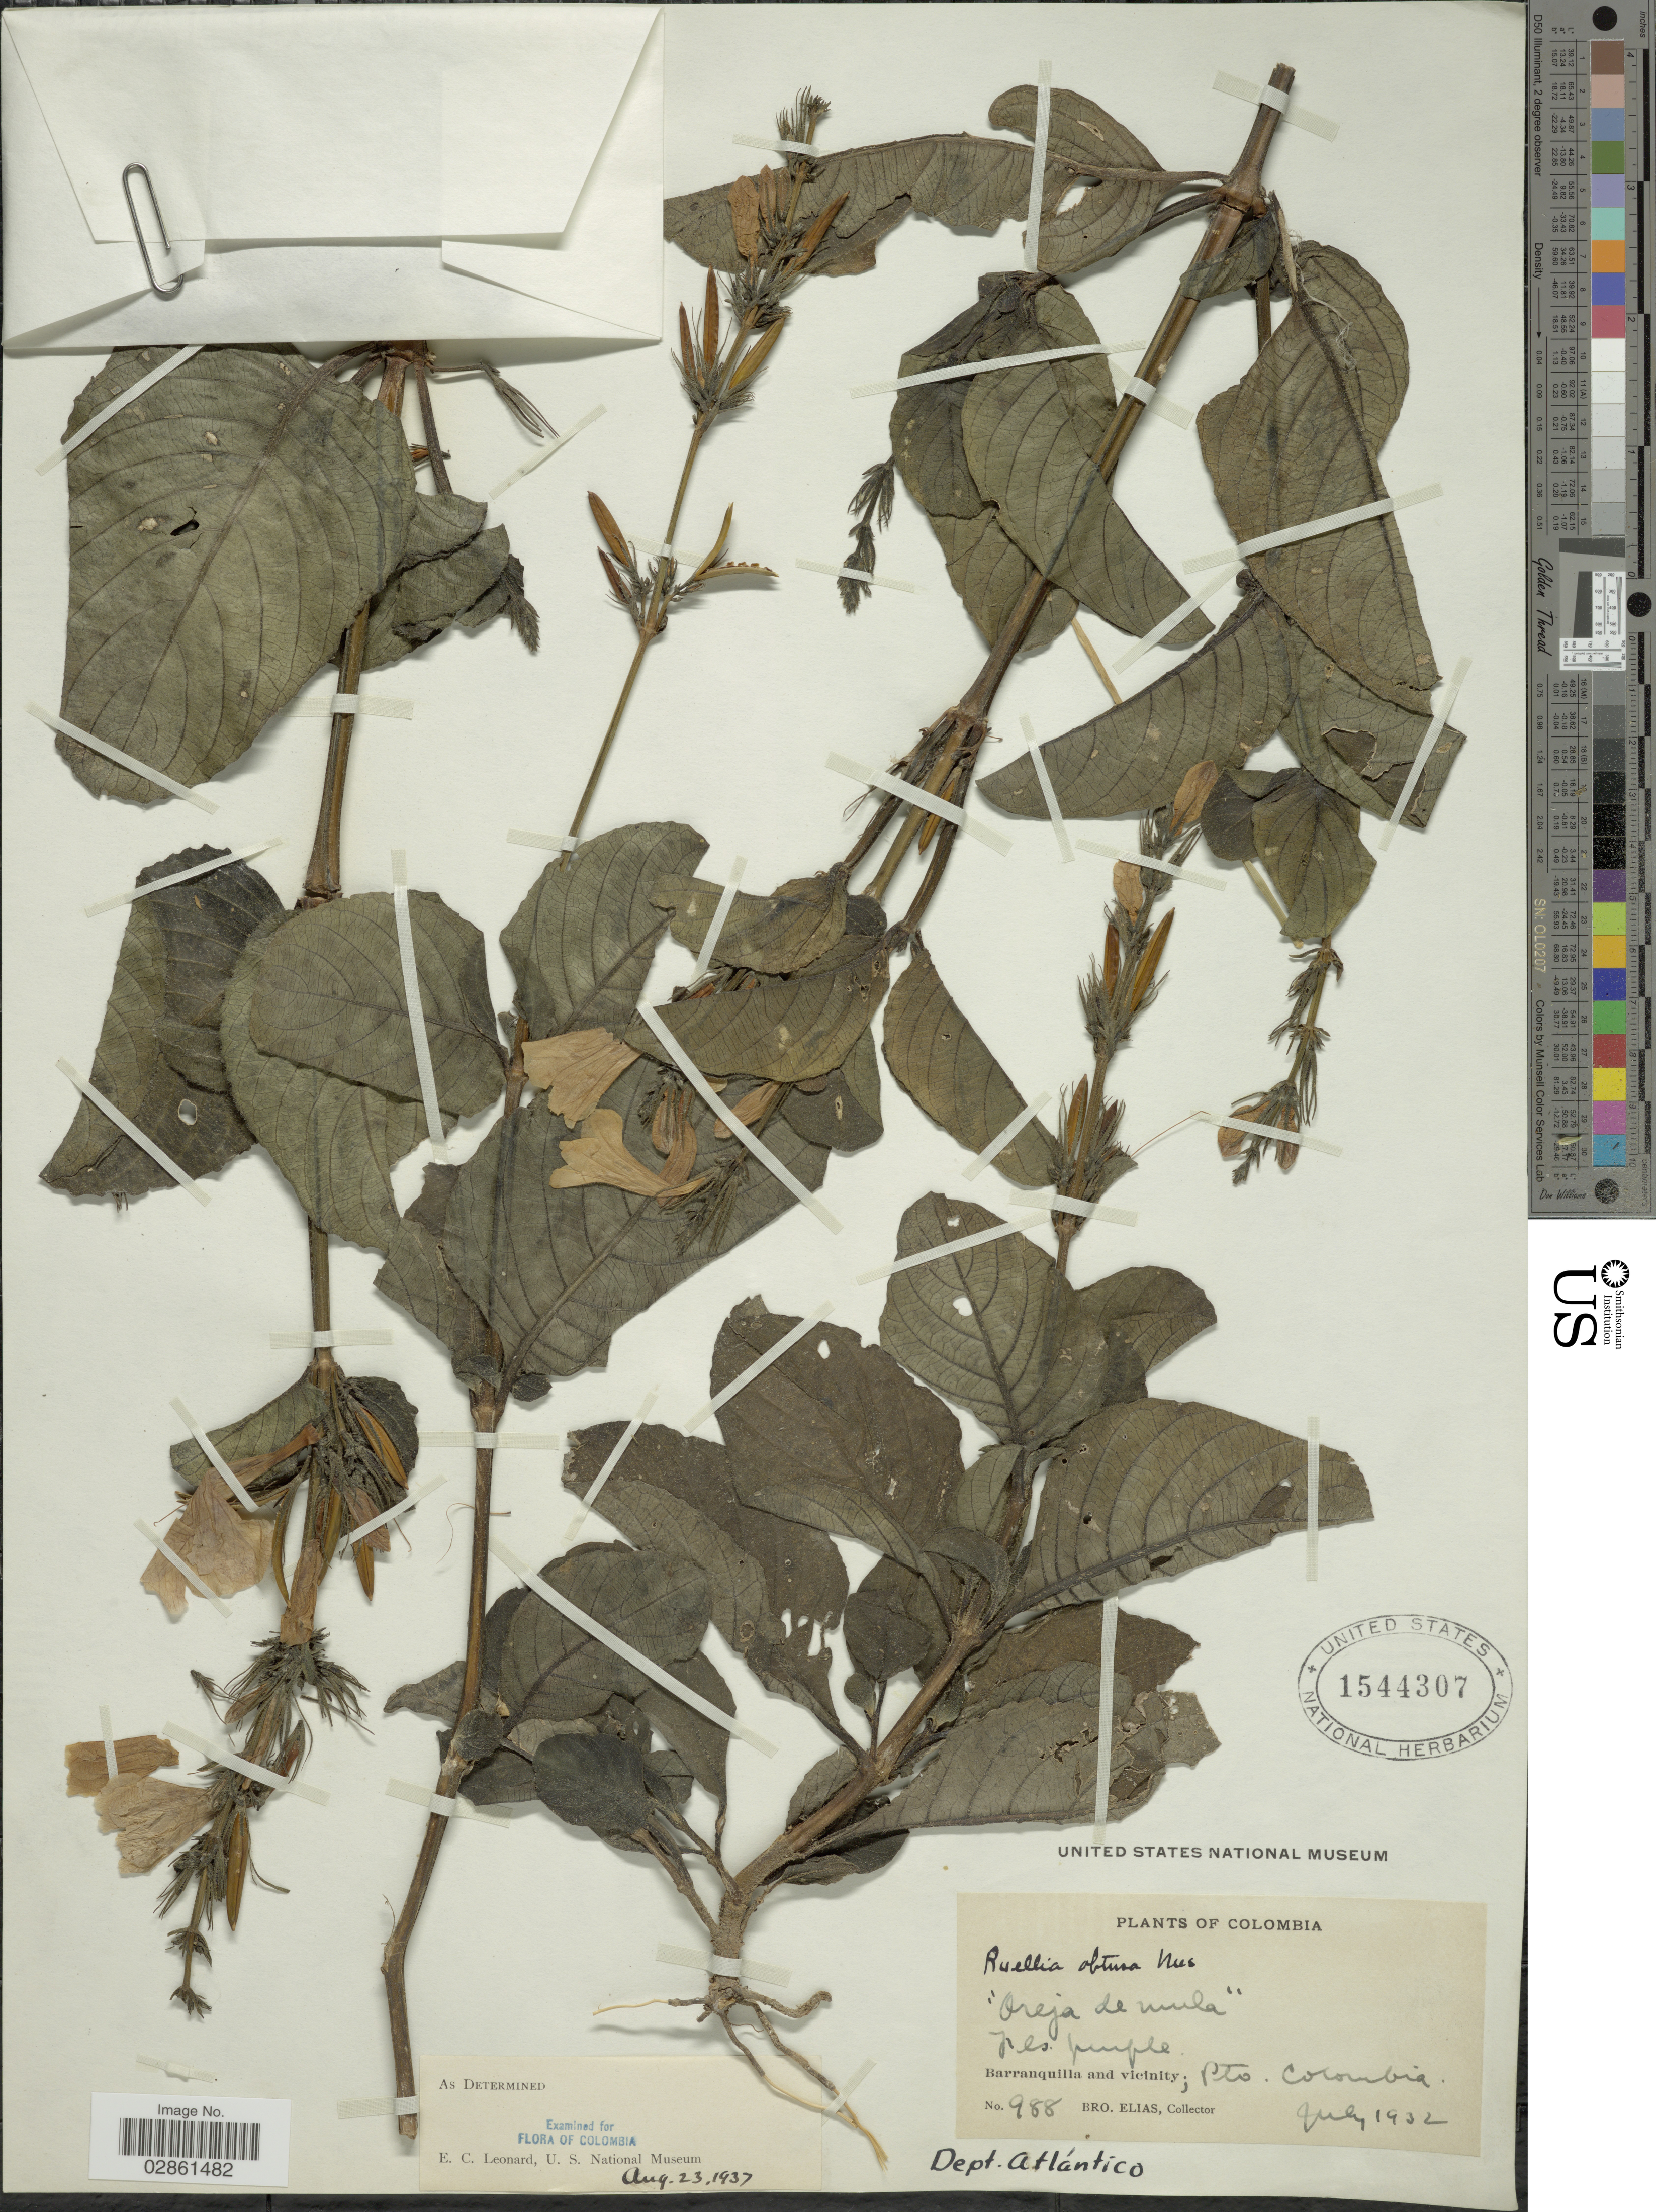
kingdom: Plantae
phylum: Tracheophyta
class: Magnoliopsida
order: Lamiales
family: Acanthaceae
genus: Ruellia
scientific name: Ruellia obtusa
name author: Nees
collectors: Bro. Elias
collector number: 988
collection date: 1932-07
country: Colombia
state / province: Atlántico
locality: Dept. Atlántico. Barranquilla and vicinity; Pto. Colombia.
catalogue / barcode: US 1544307